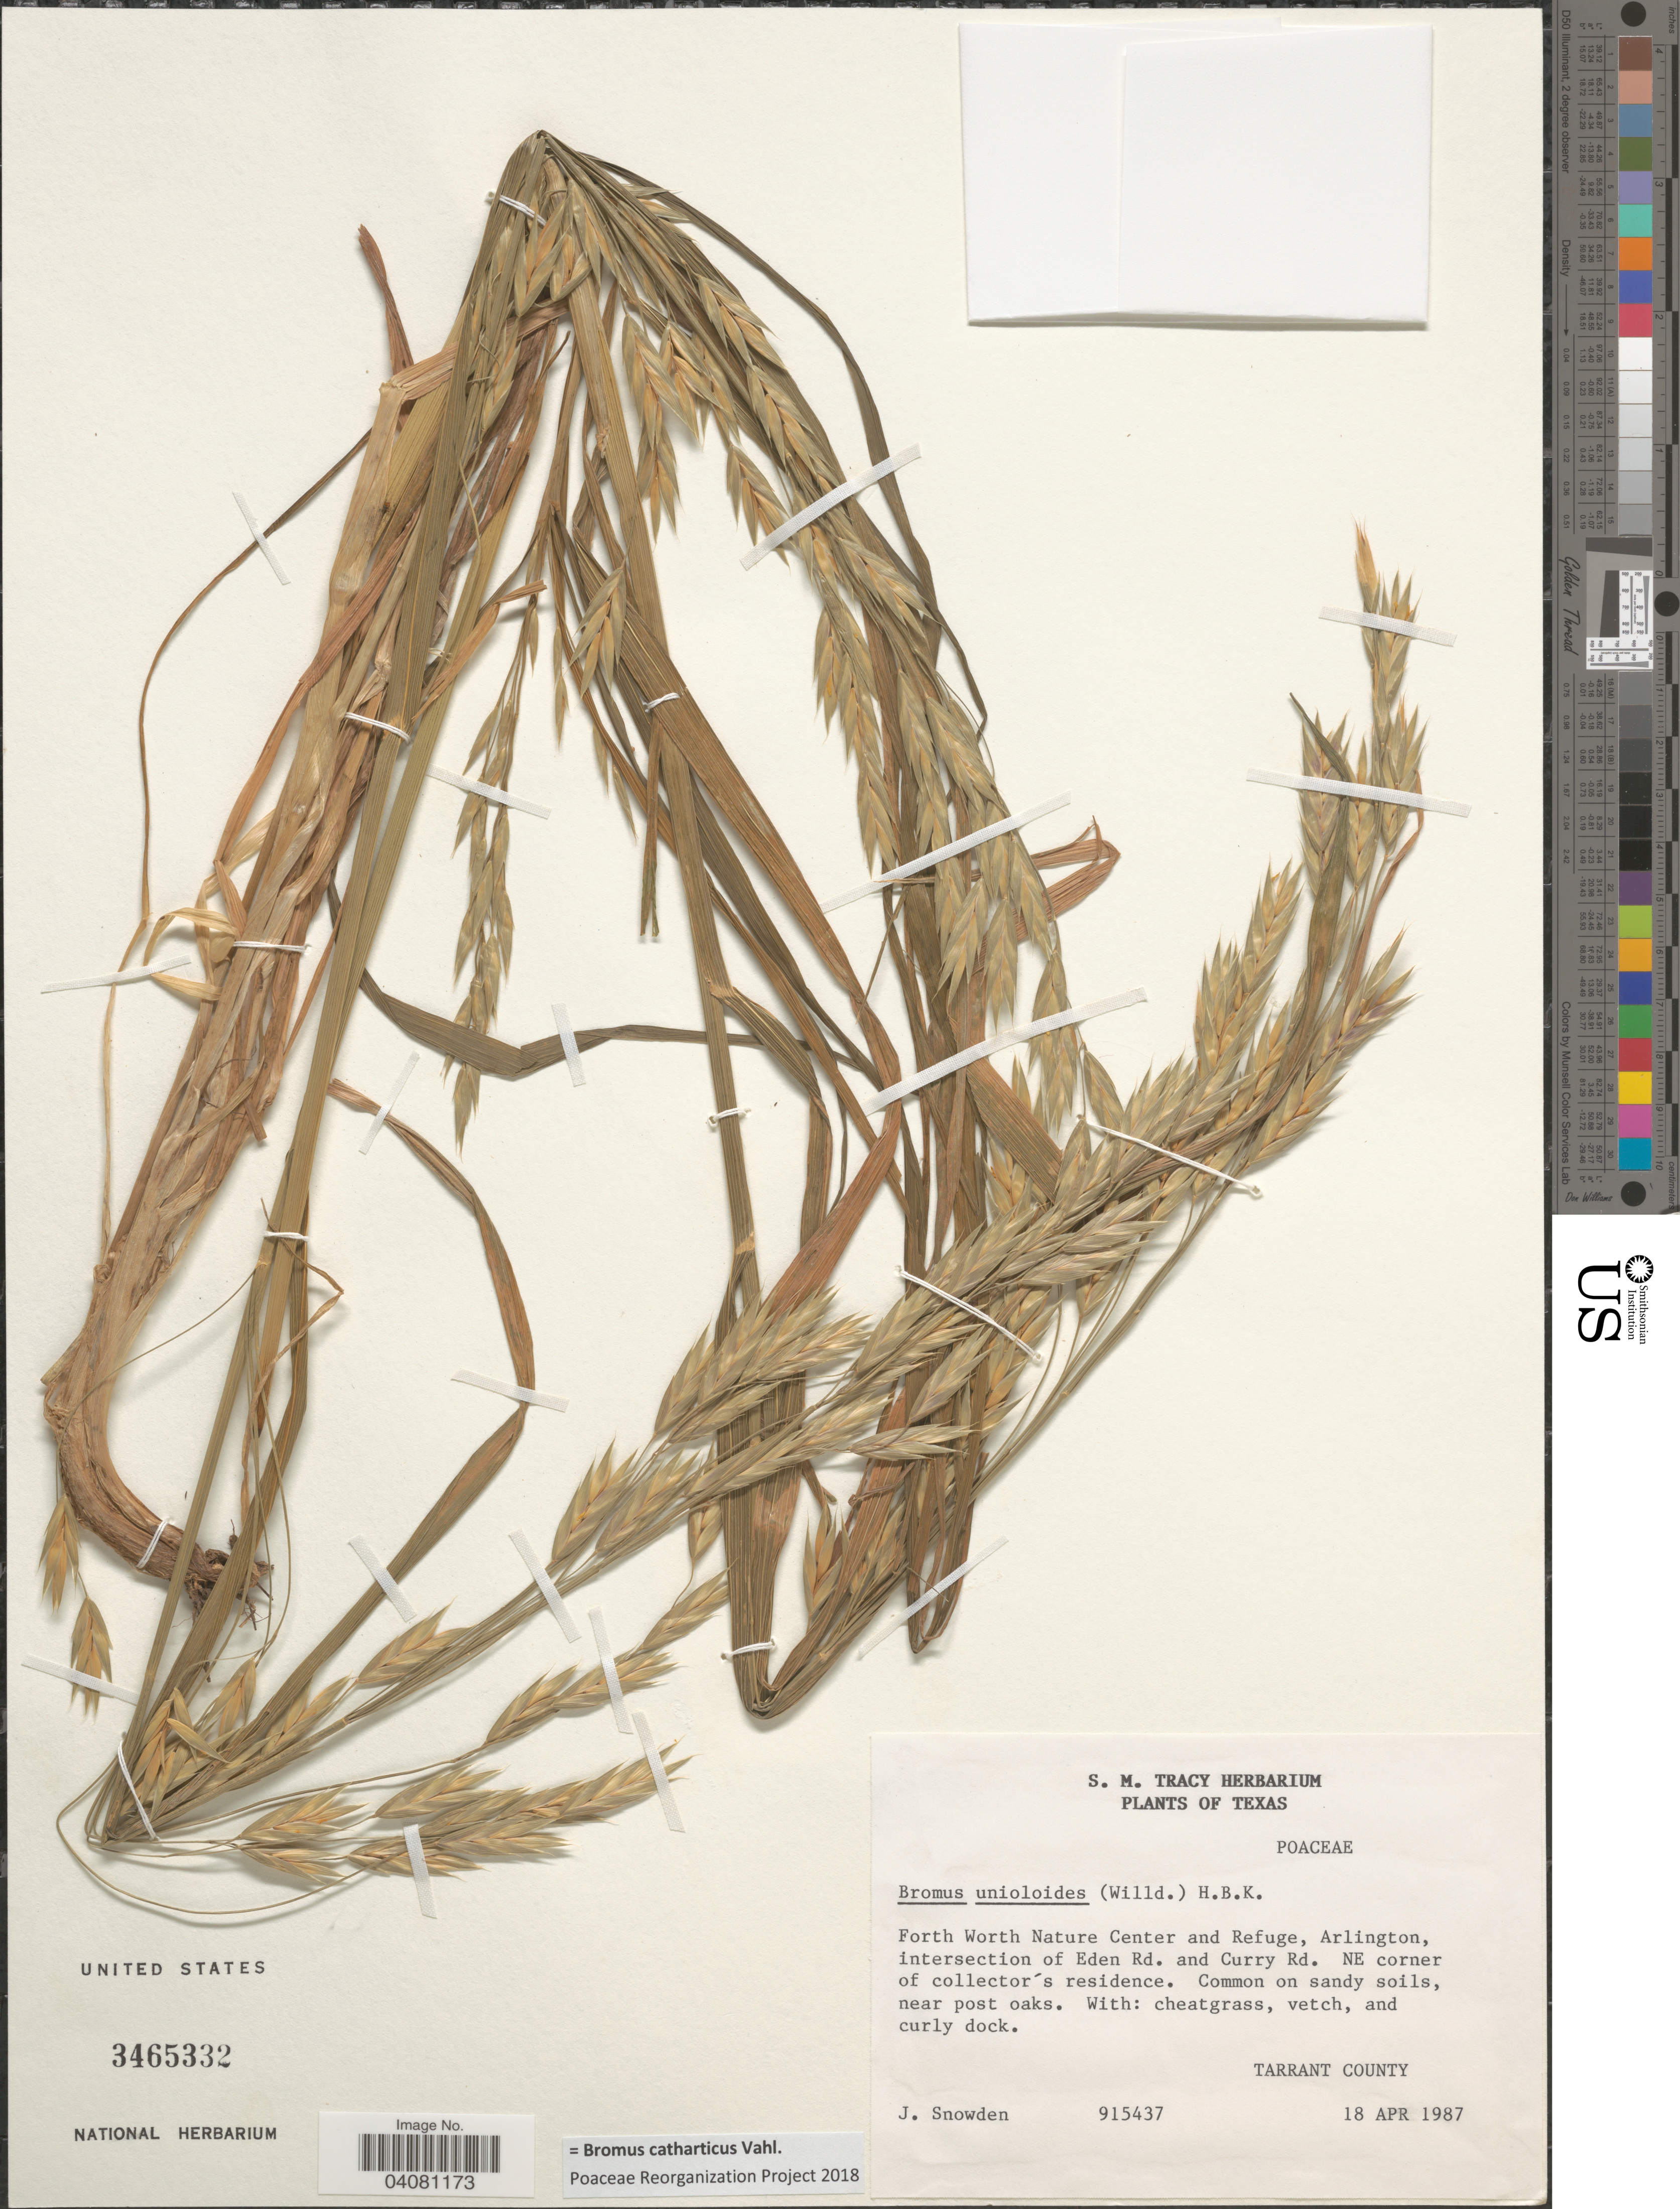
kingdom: Plantae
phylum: Tracheophyta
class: Liliopsida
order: Poales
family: Poaceae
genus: Bromus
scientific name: Bromus catharticus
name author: Vahl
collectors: J. Snowden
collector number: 915437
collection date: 1987-04-18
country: United States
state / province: Texas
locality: Forth Worth Nature Center and Refuge, Arlington, intersection of Eden Rd. and Curry Rd. NE corner of collector's residence. Tarrant County.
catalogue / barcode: US 3465332